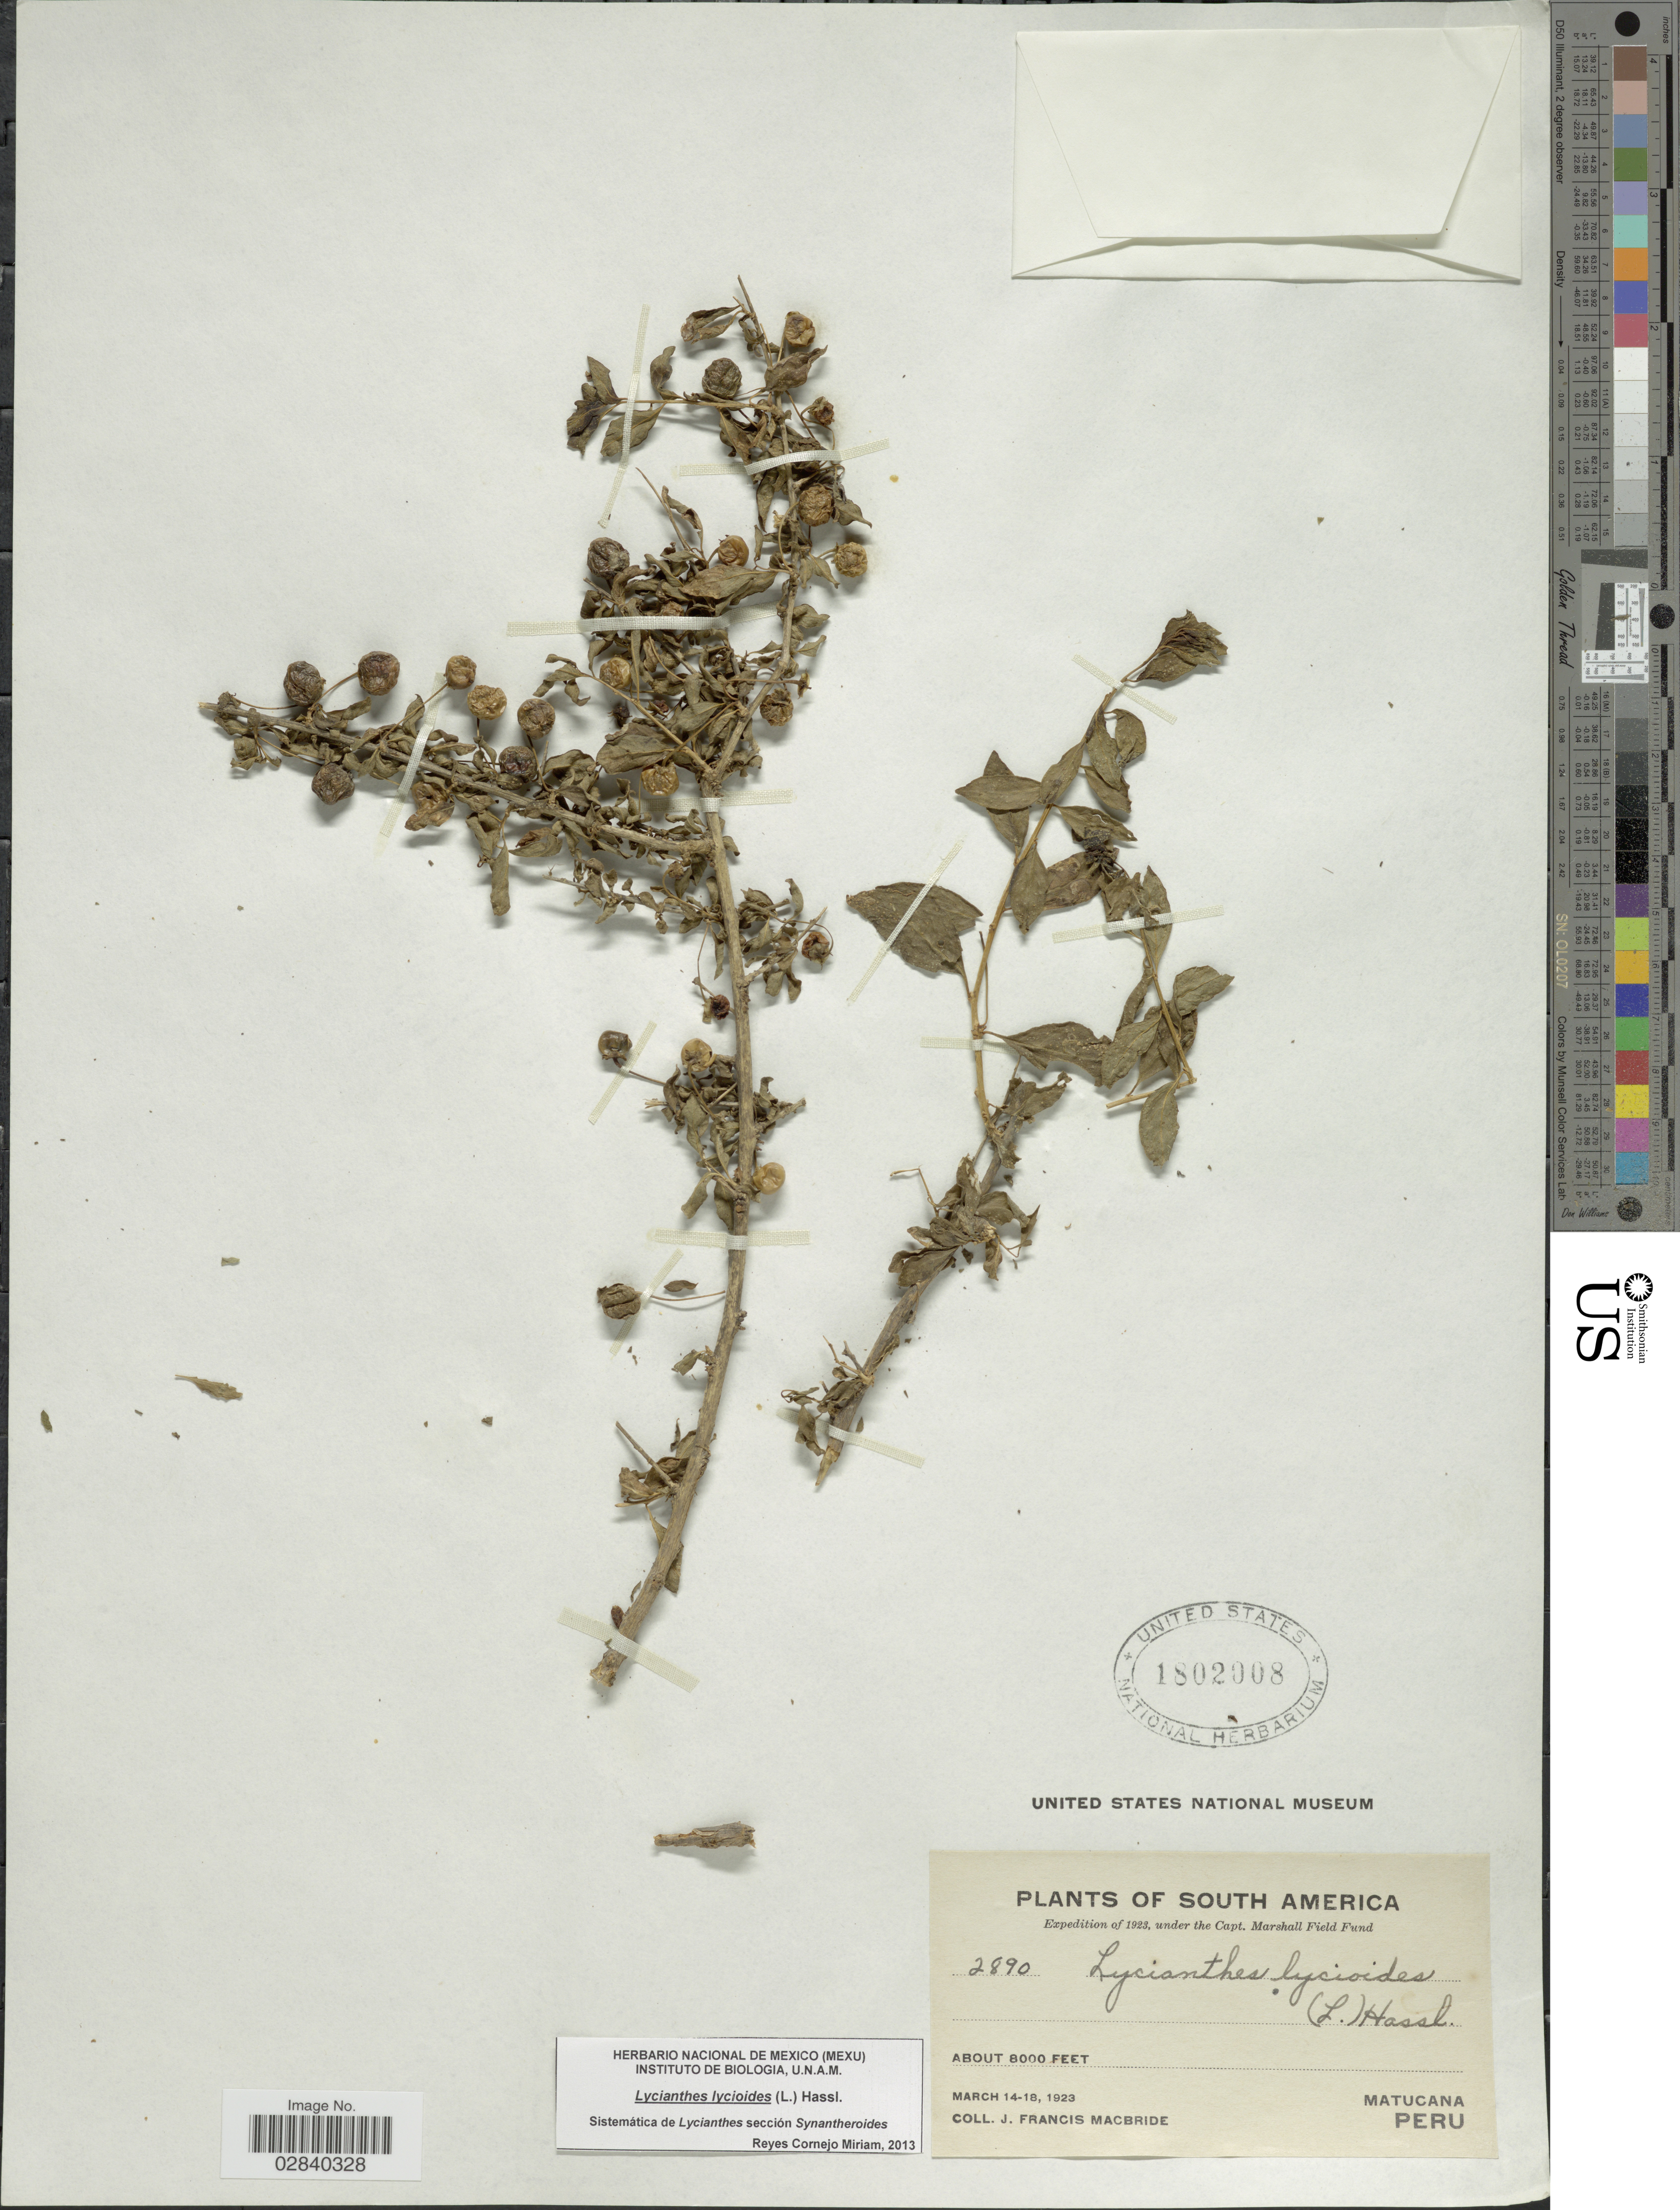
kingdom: Plantae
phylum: Tracheophyta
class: Magnoliopsida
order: Solanales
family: Solanaceae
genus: Lycianthes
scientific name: Lycianthes lycioides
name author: (L.) Hassl.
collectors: J. F. Macbride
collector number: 2890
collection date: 1923-03-14/1923-03-18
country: Peru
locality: Matucana.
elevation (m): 2438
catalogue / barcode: US 1802008